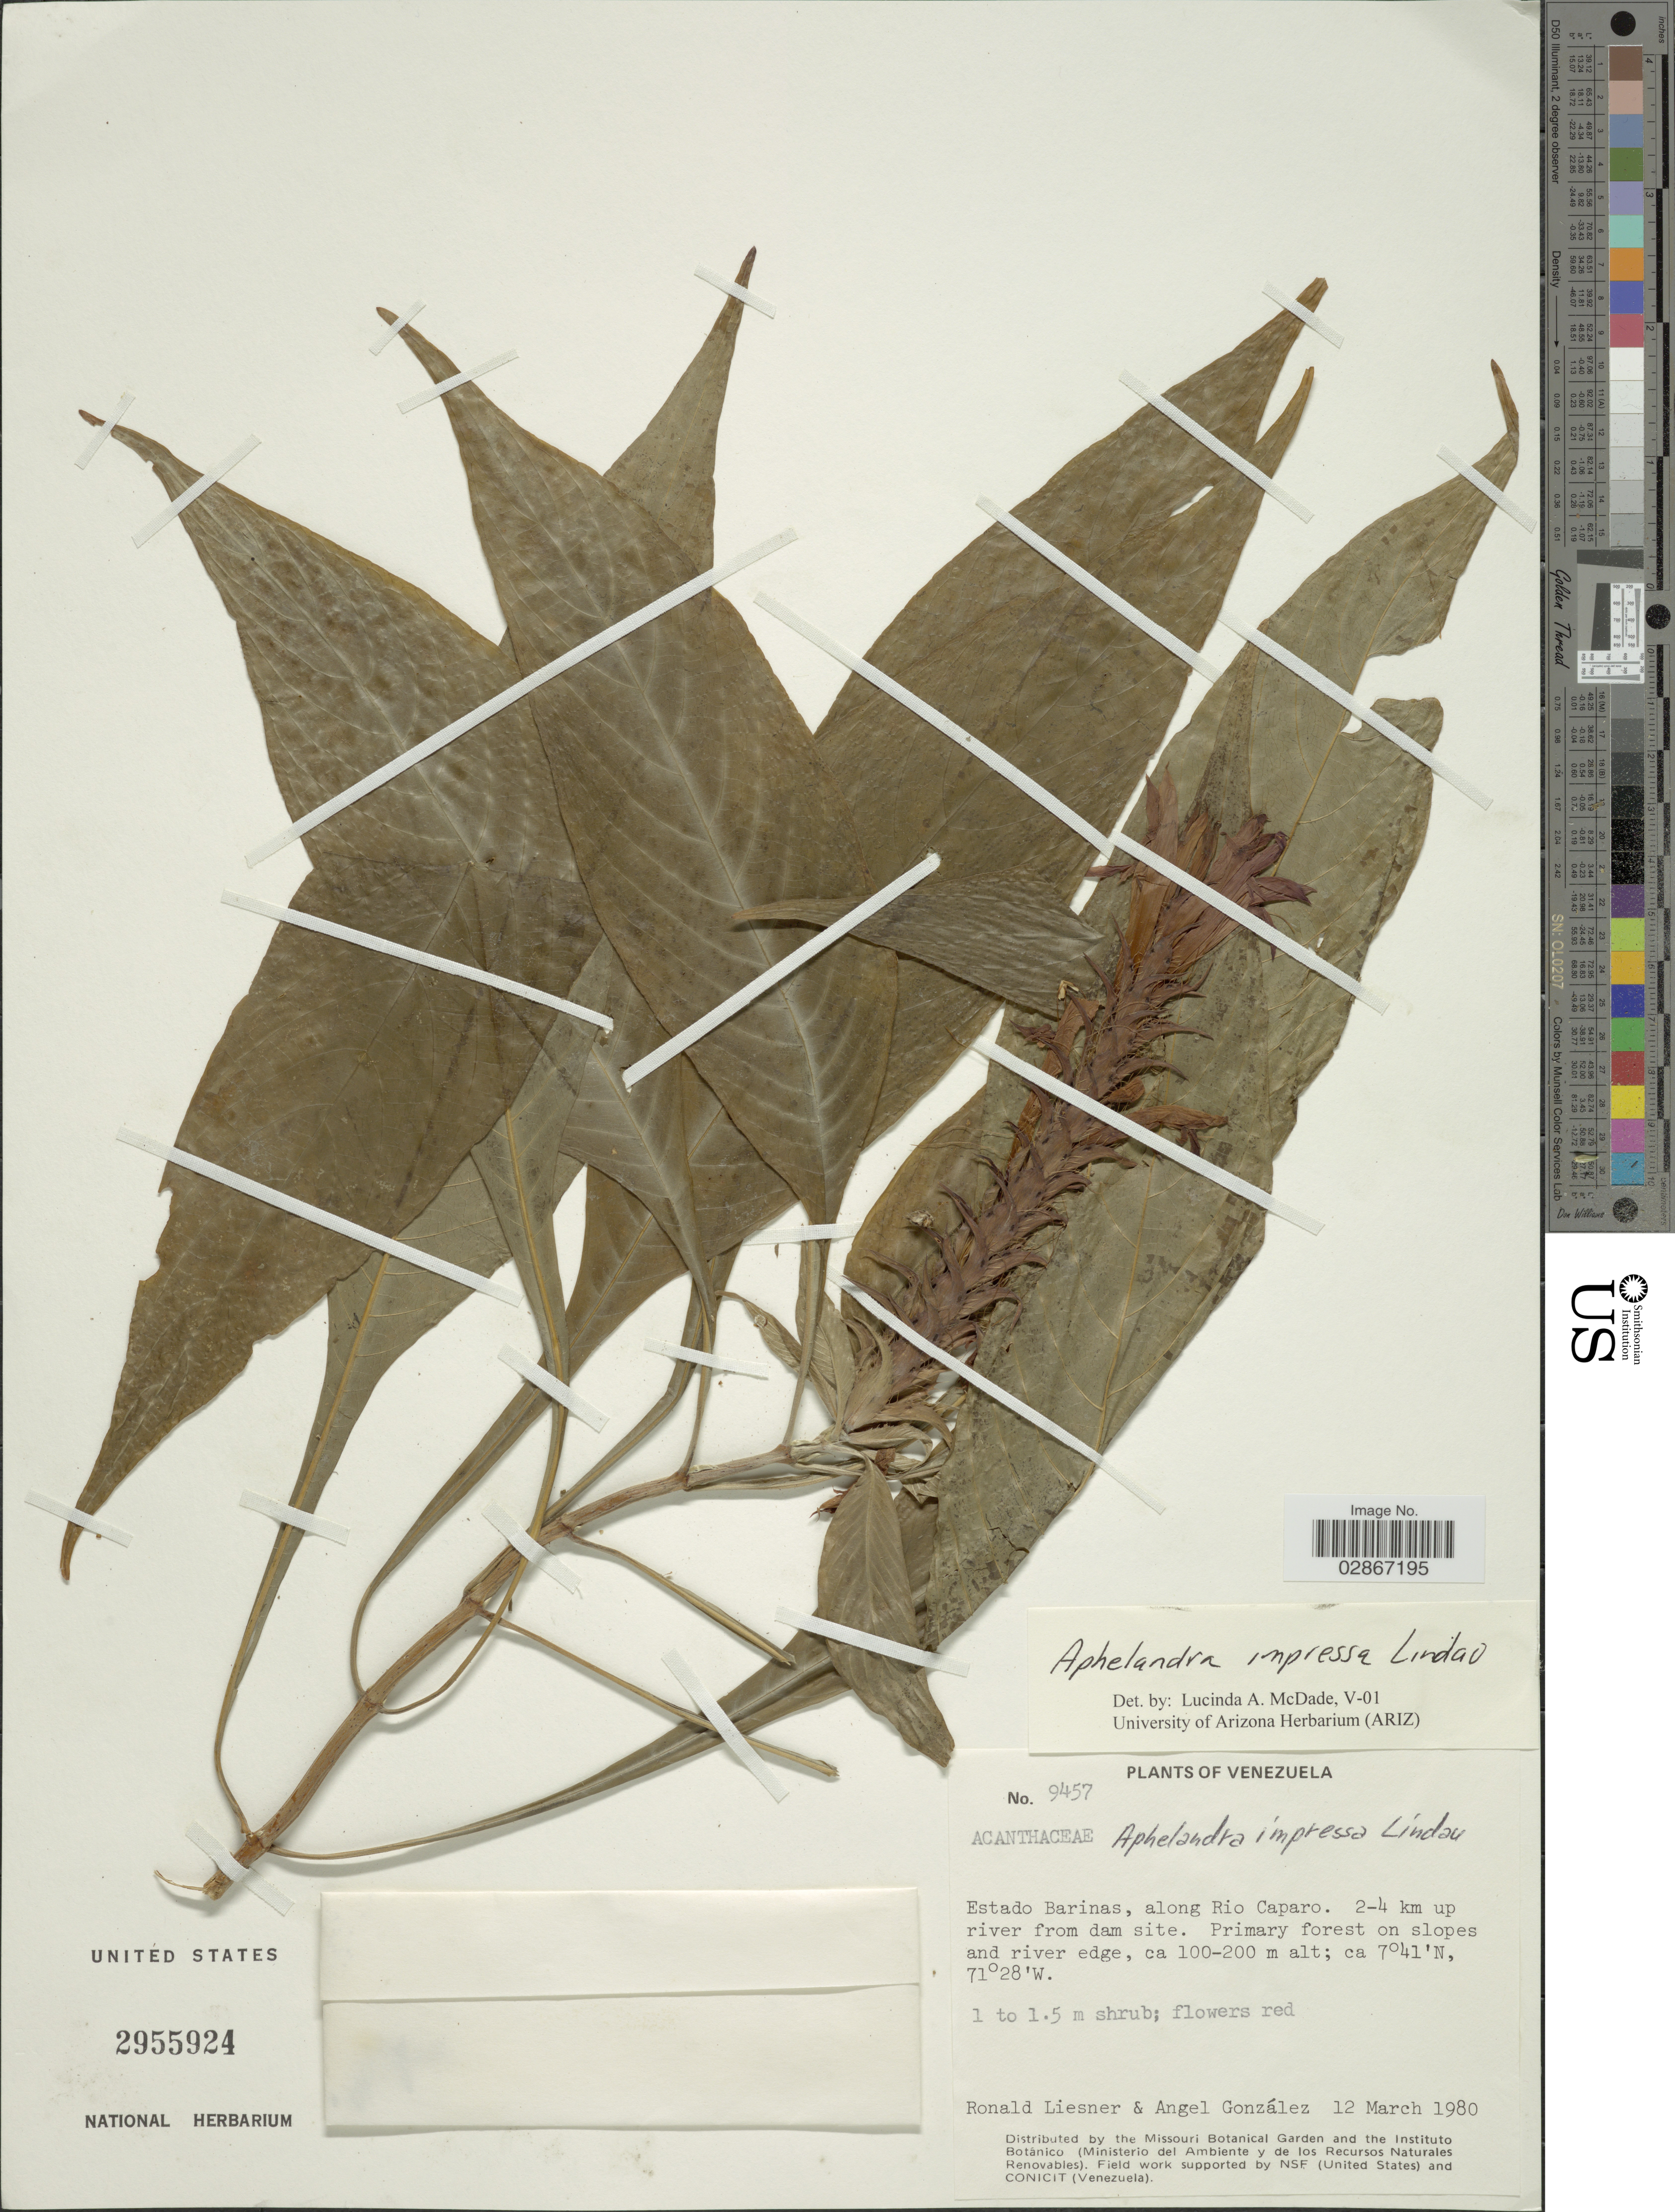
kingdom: Plantae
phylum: Tracheophyta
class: Magnoliopsida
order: Lamiales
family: Acanthaceae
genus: Aphelandra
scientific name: Aphelandra impressa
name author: Lindau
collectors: R. L. Liesner & A. C. González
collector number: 9457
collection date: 1980-03-12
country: Venezuela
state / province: Barinas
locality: Along Rio Caparo. 2-4 km up river from dam site.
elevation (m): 100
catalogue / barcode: US 2955924